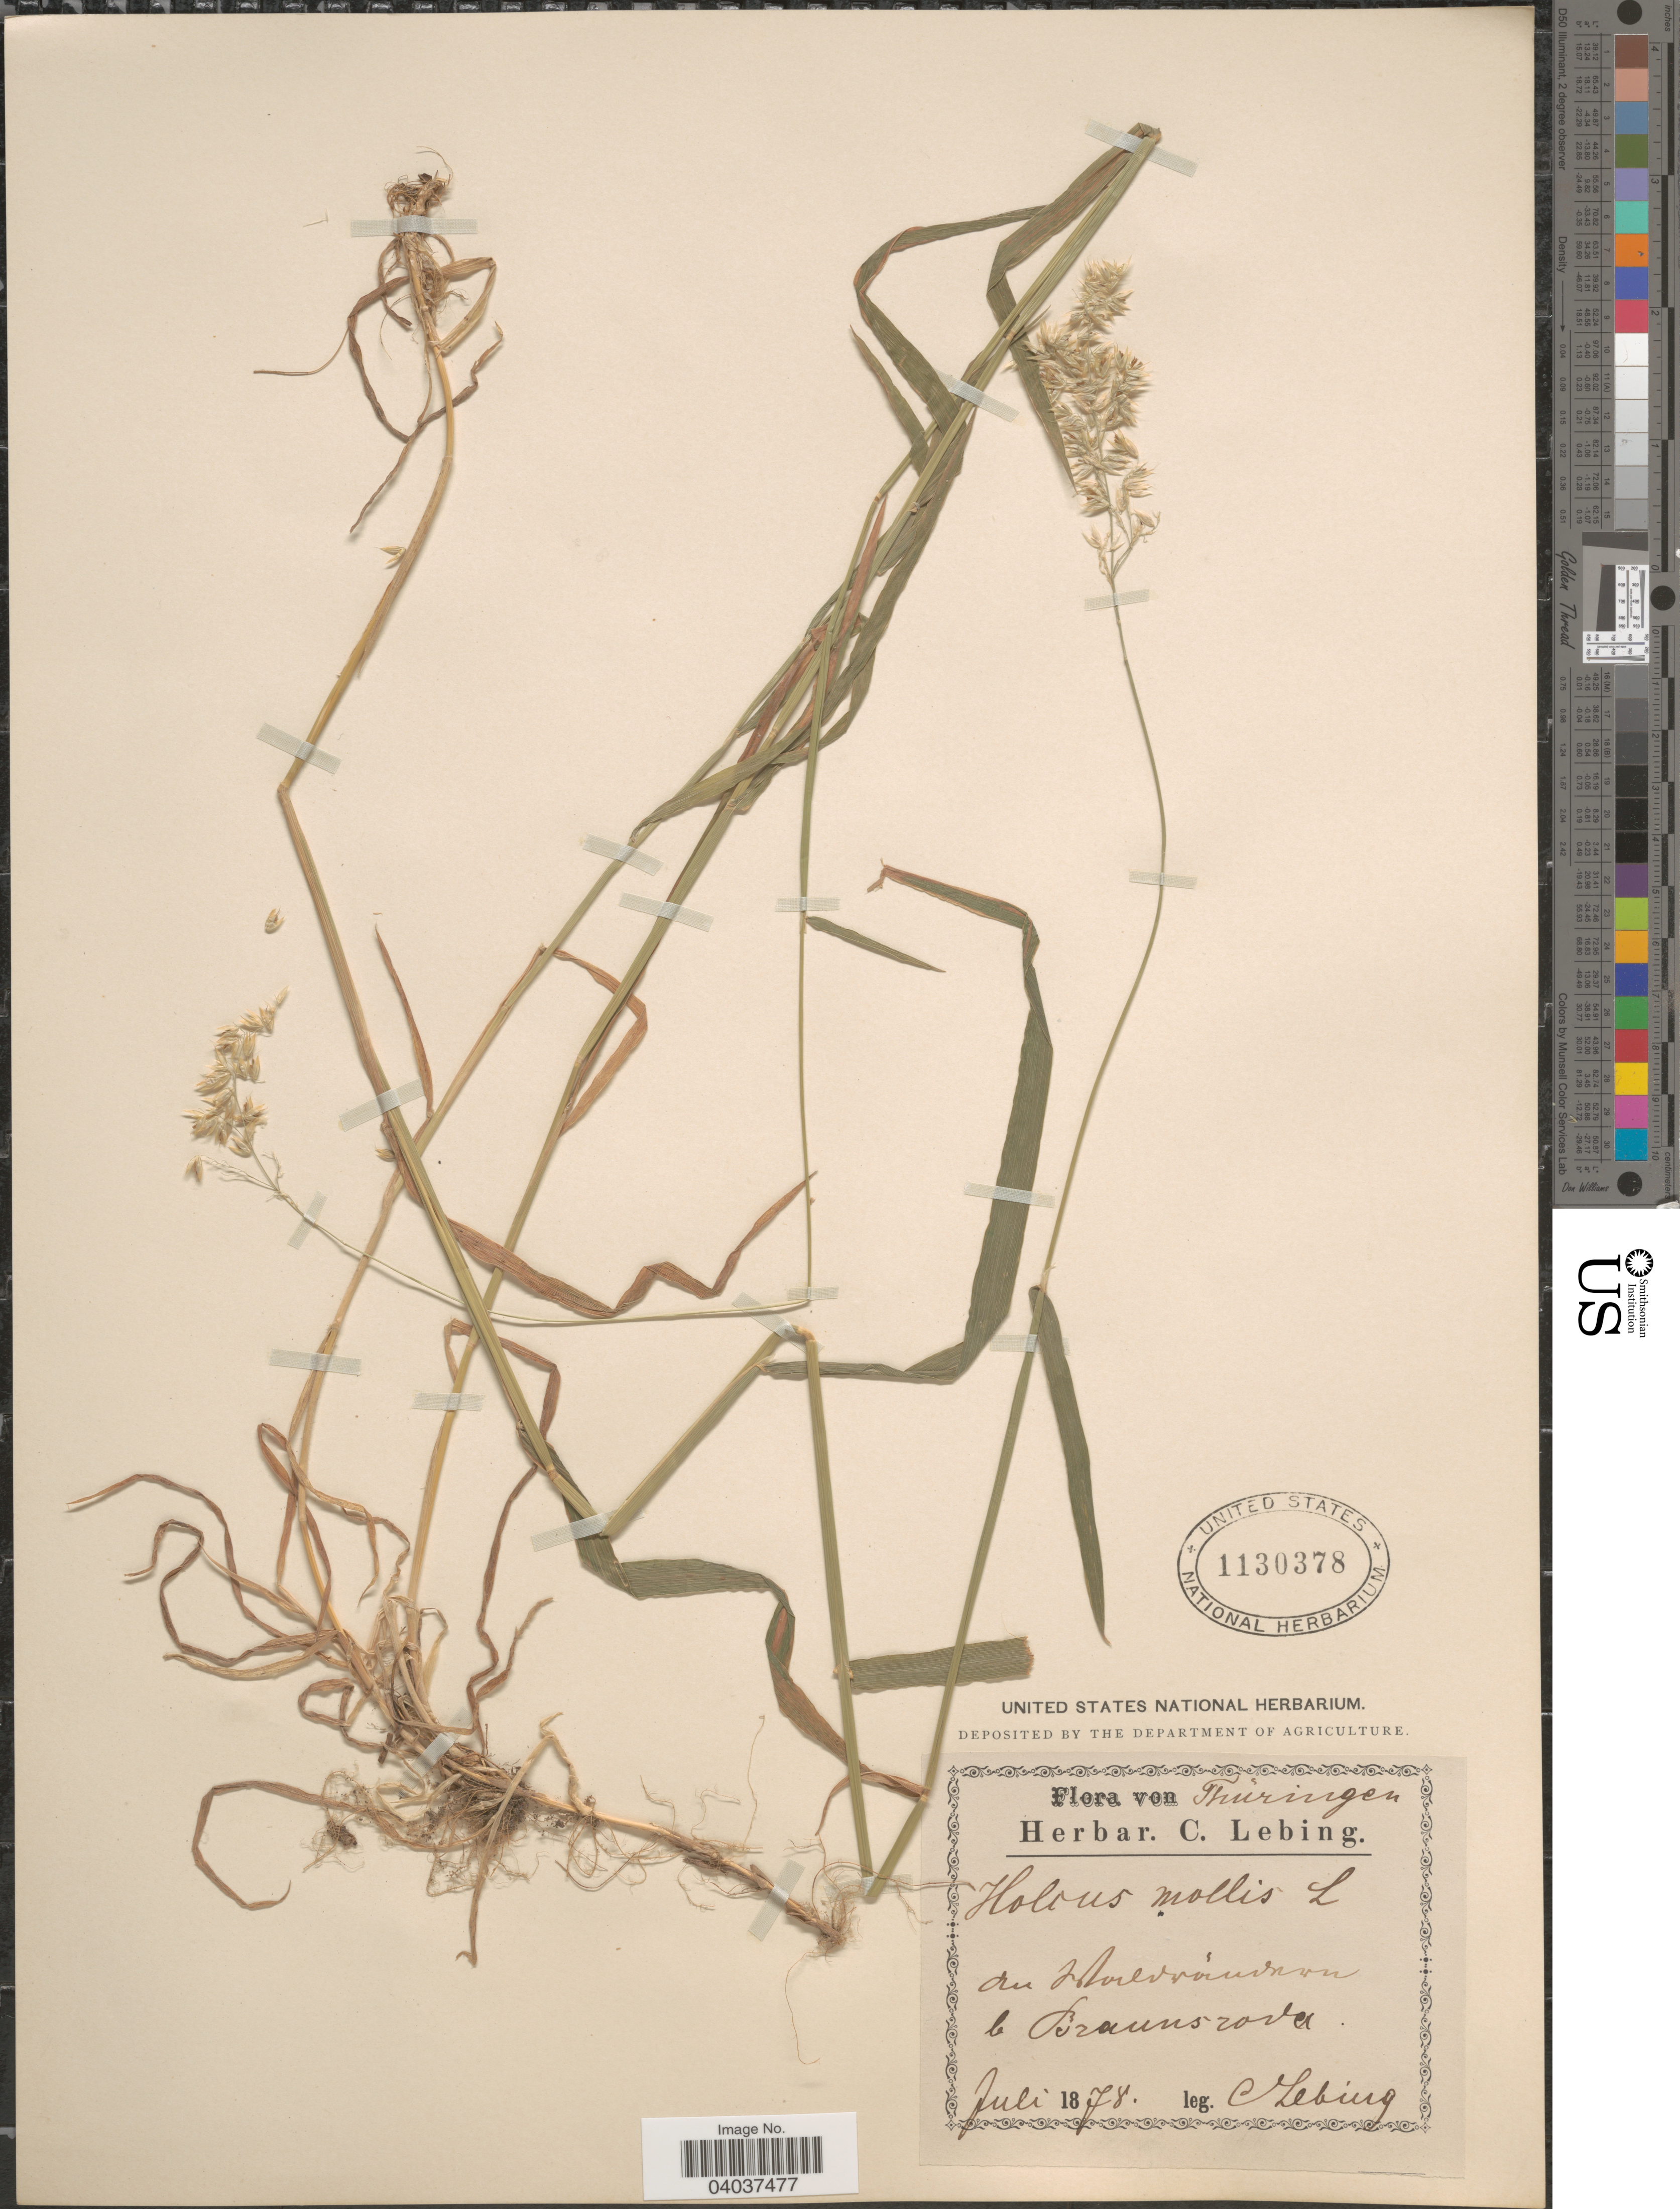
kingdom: Plantae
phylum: Tracheophyta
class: Liliopsida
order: Poales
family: Poaceae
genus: Holcus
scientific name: Holcus mollis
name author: L.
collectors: C. Lebing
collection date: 1878-07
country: Germany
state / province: Thuringia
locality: Thüringen. Du [illegible text] b. Braunsroda.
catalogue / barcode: US 1130378